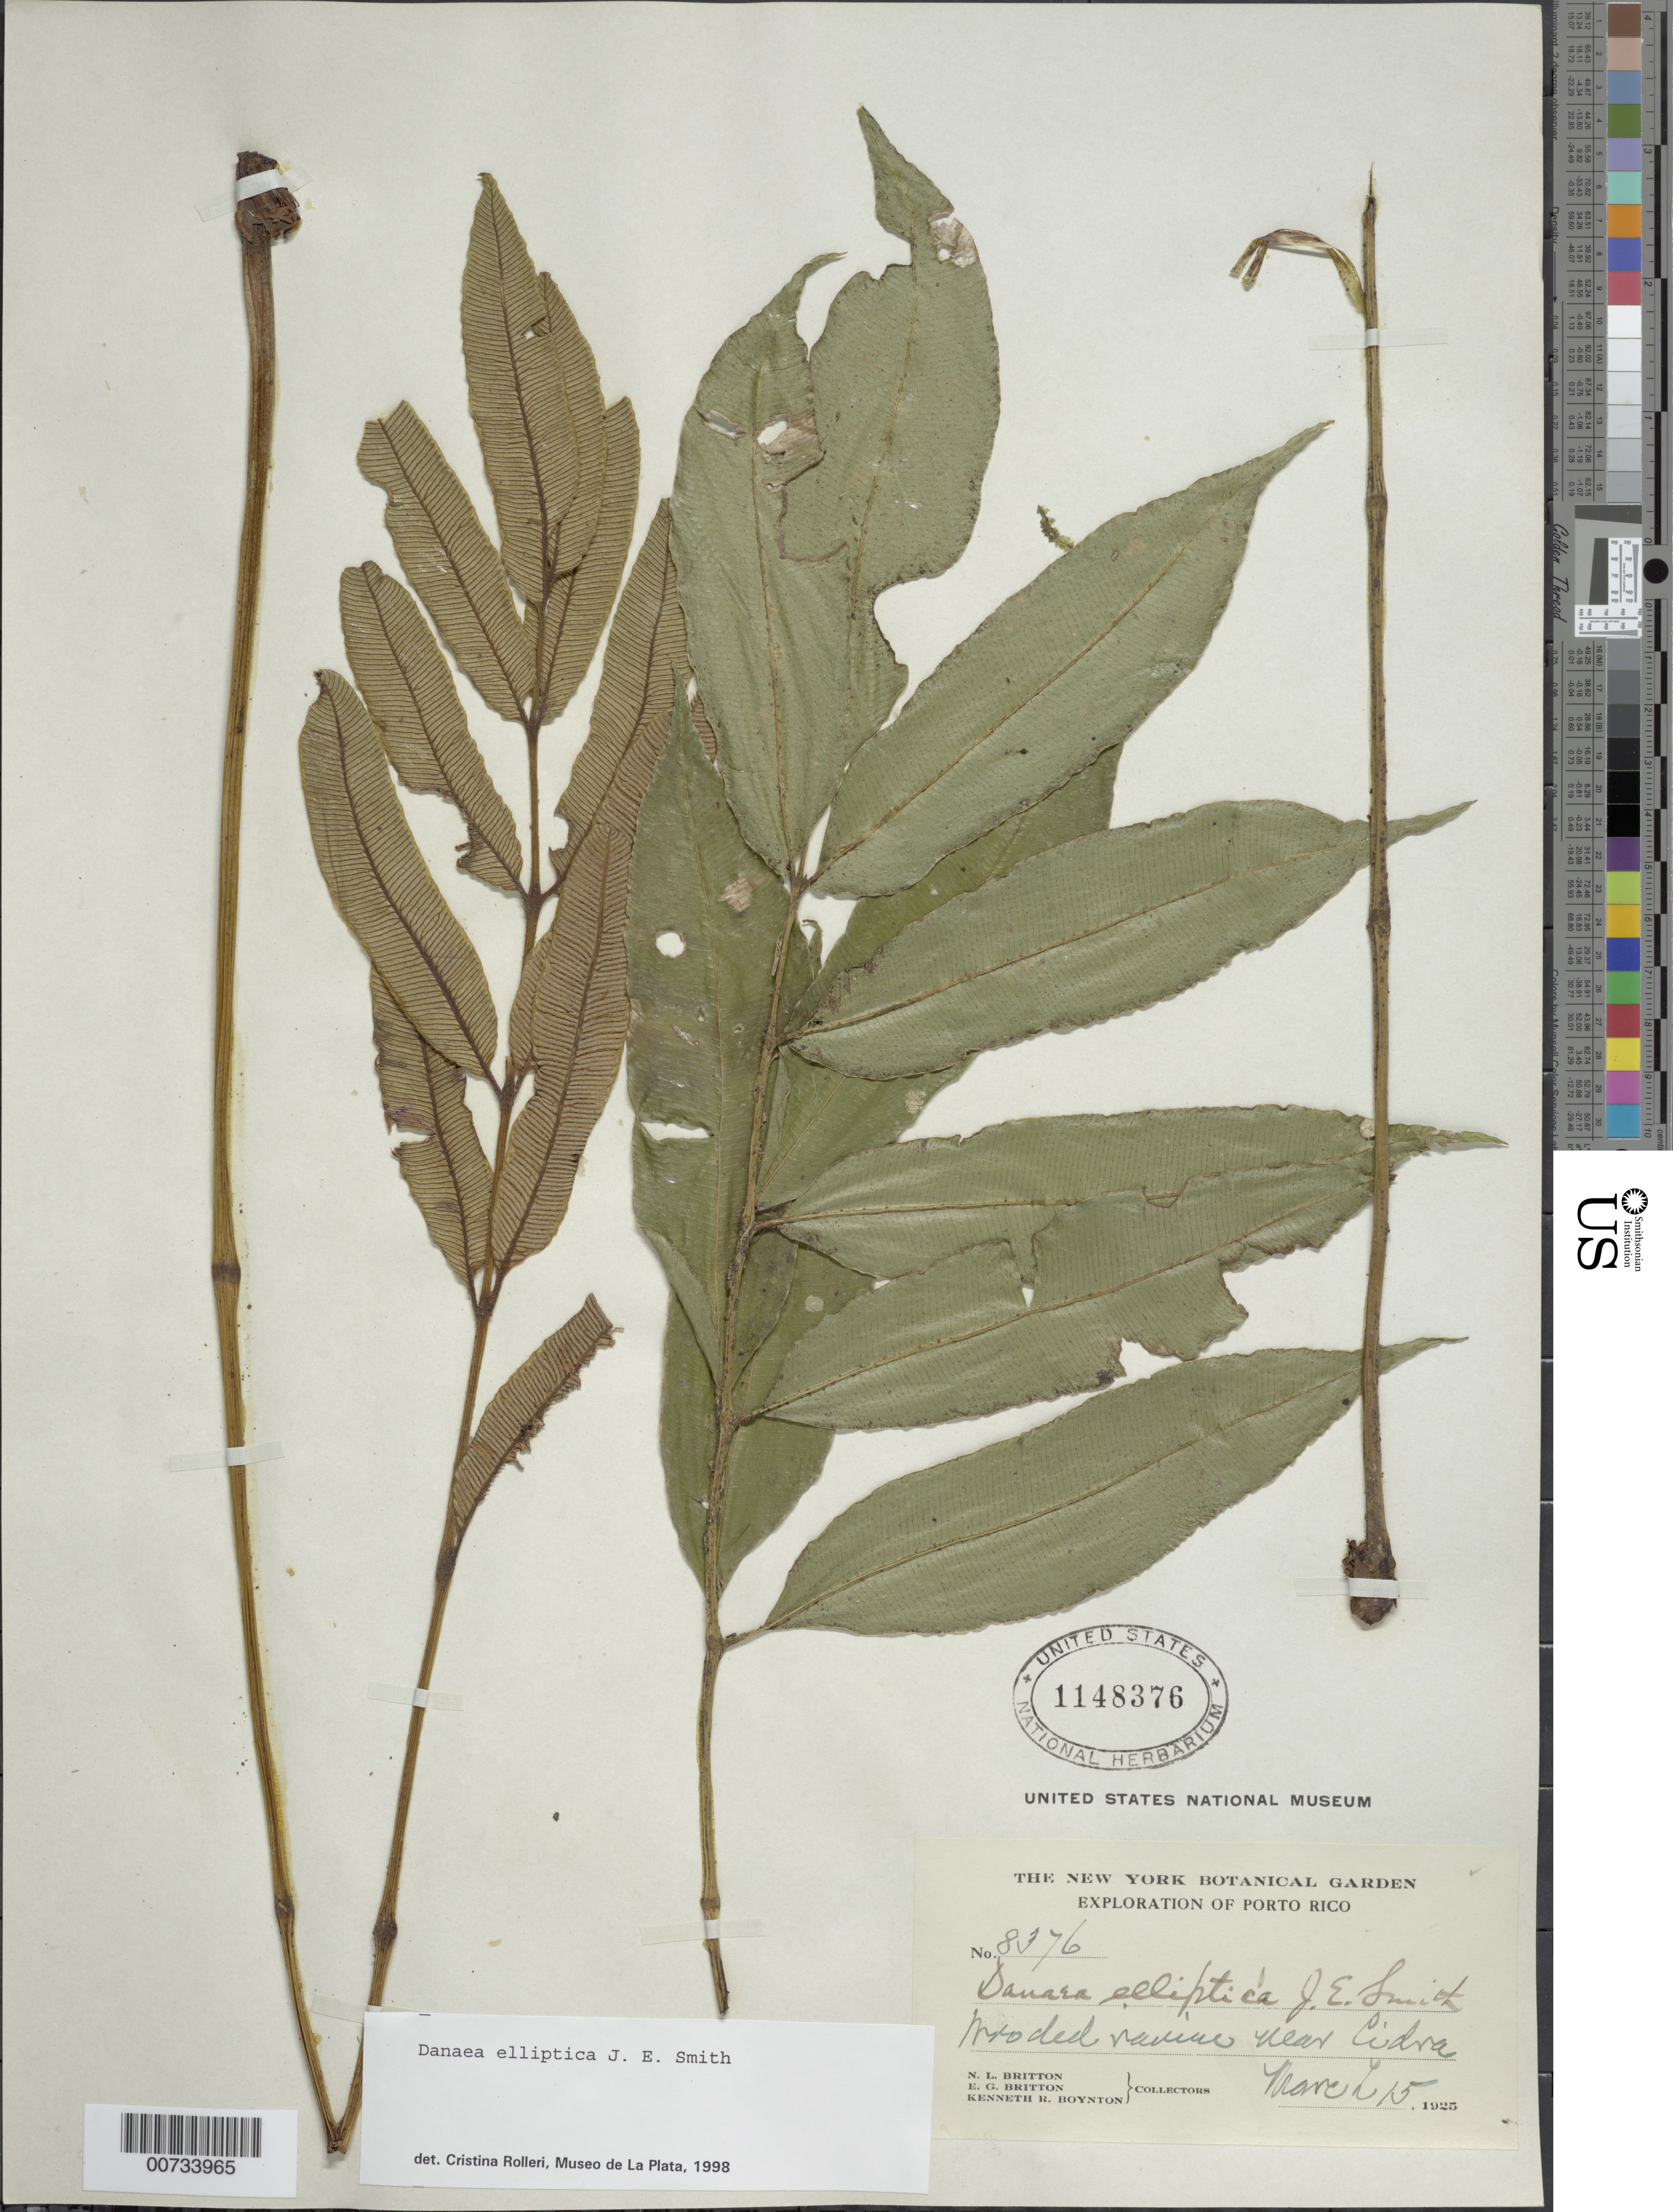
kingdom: Plantae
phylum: Tracheophyta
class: Polypodiopsida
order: Marattiales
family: Marattiaceae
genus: Danaea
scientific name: Danaea elliptica subsp. elliptica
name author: Sm.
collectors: N. Britton, E. G. Britton & K. Boynton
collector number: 8376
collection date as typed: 15 Mar 1925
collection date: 1925-03-15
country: Puerto Rico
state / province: Cidra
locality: Cidra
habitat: Wooded ravine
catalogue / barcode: US 1148376